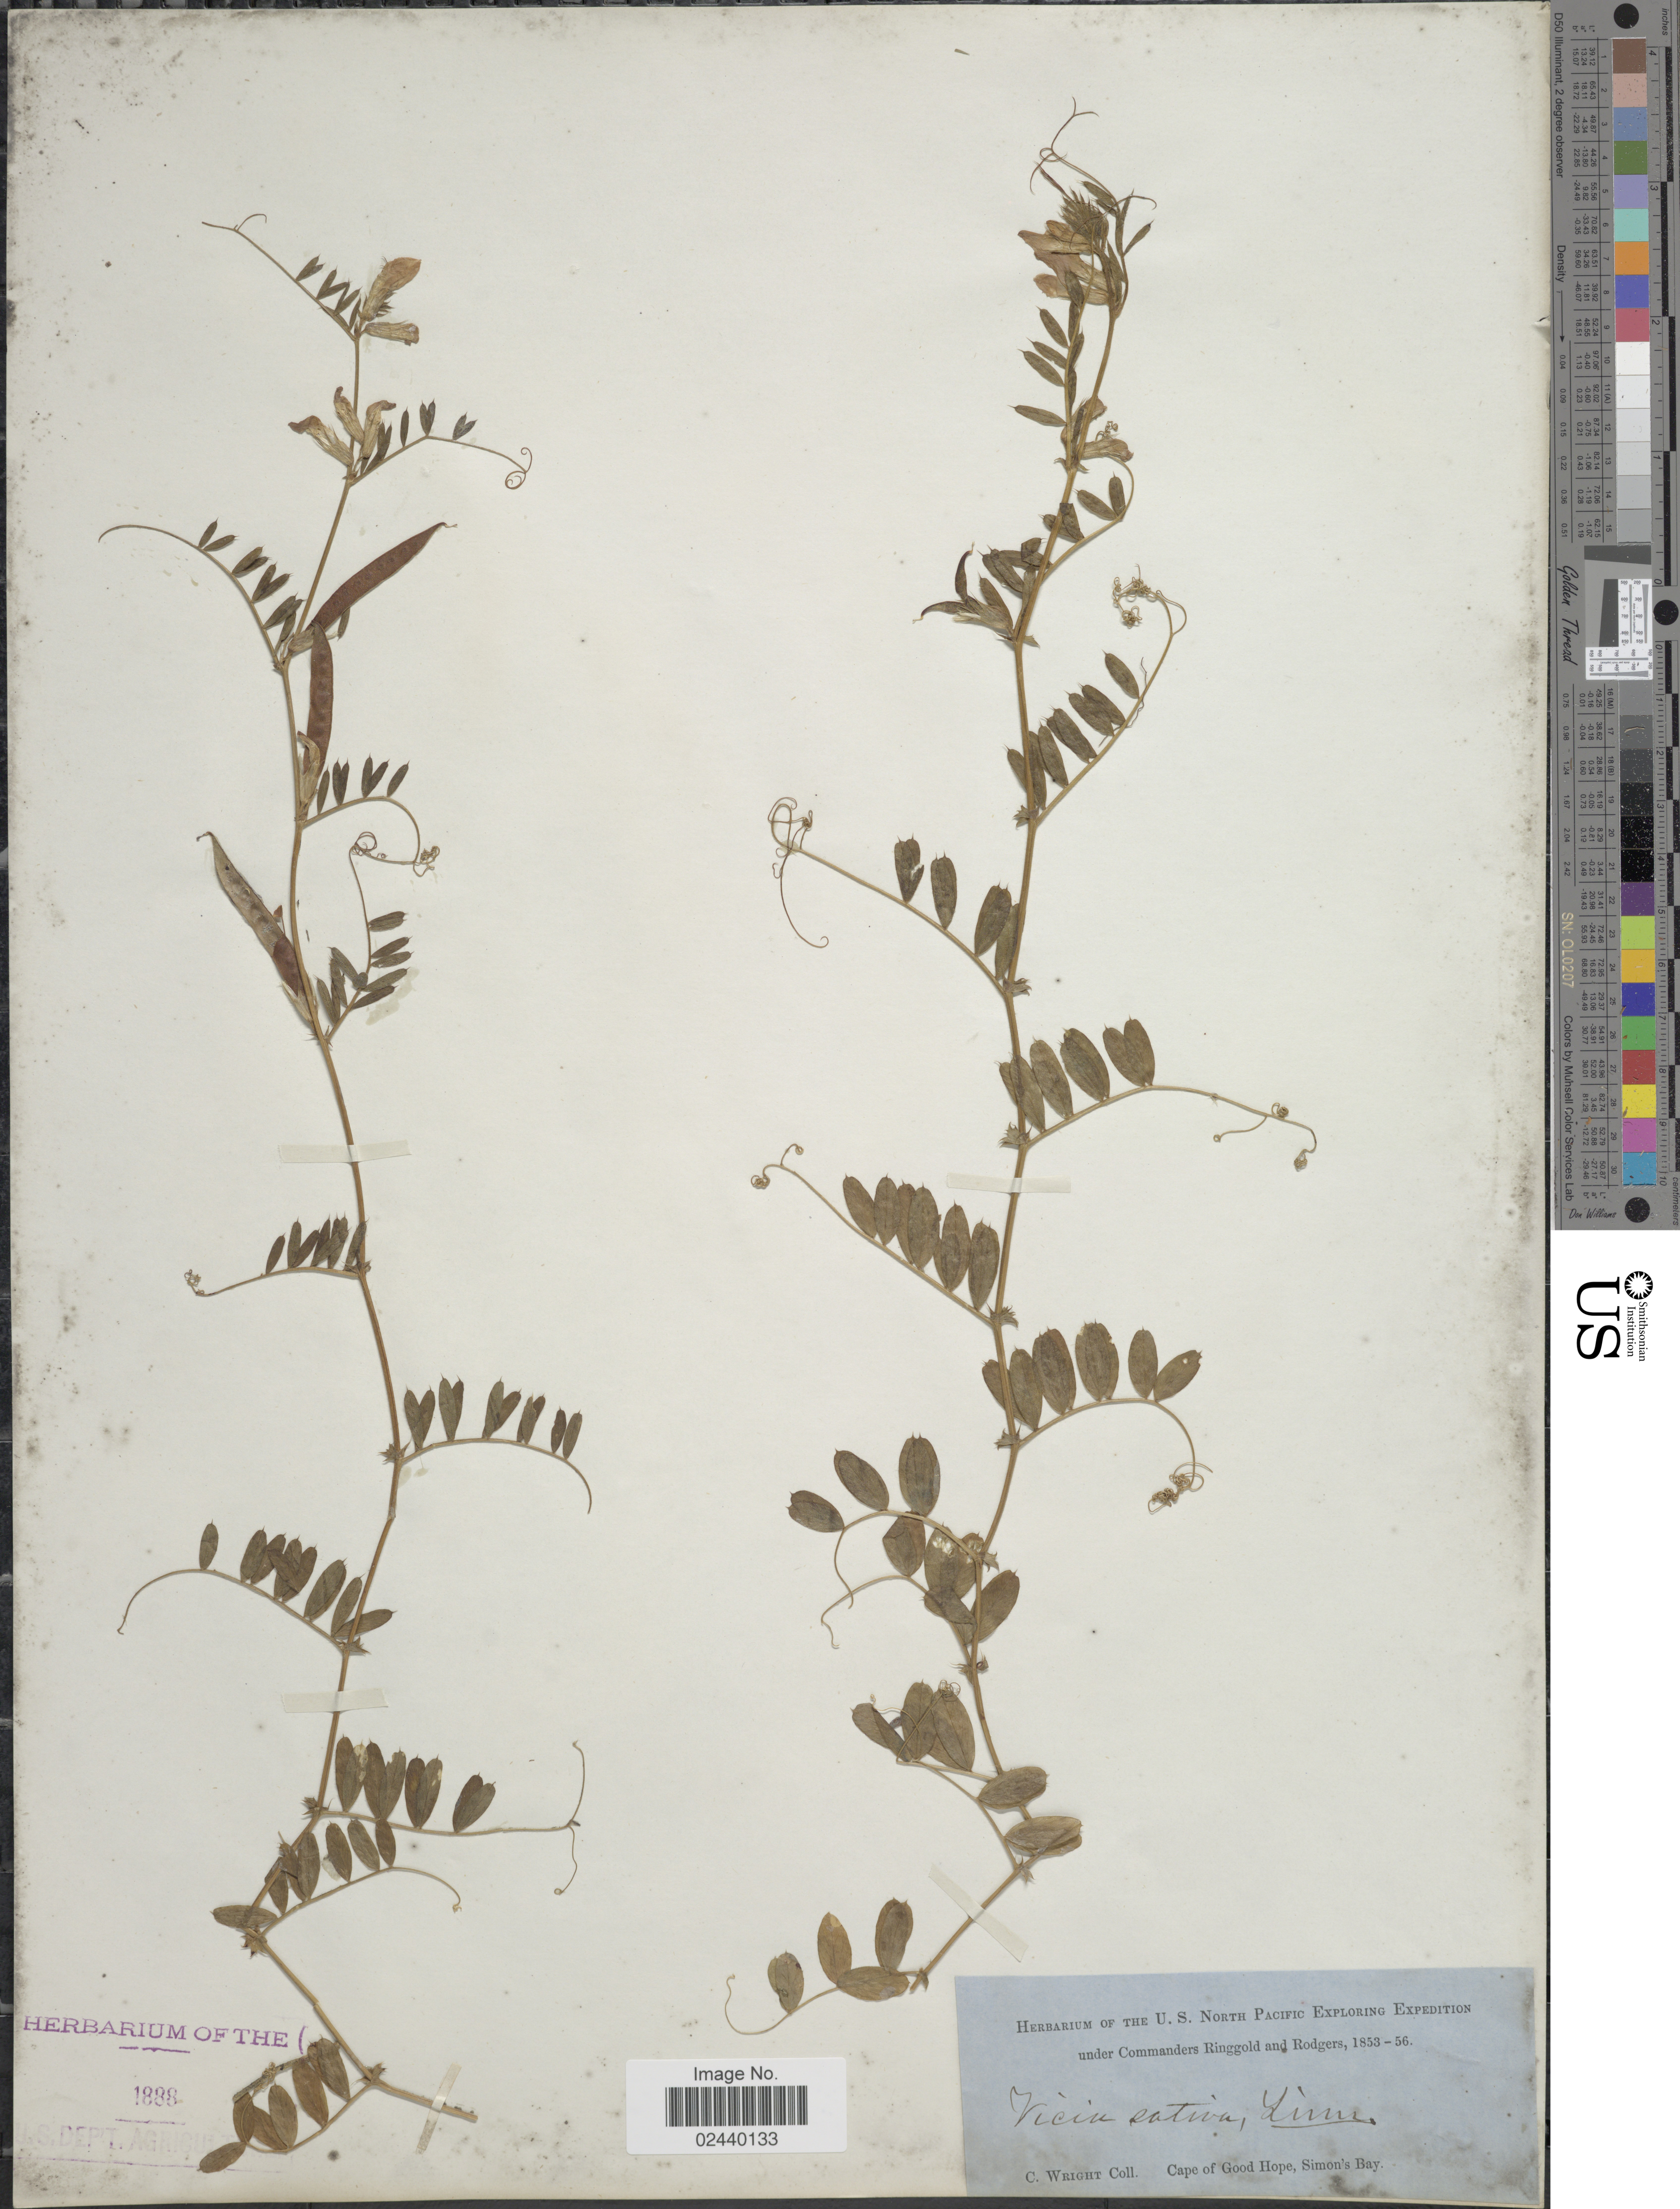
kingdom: Plantae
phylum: Tracheophyta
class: Magnoliopsida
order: Fabales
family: Fabaceae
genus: Vicia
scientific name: Vicia sativa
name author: L.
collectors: C. Wright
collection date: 1853/1856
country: South Africa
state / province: Western Cape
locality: Cape of Good Hope, Simon's Bay